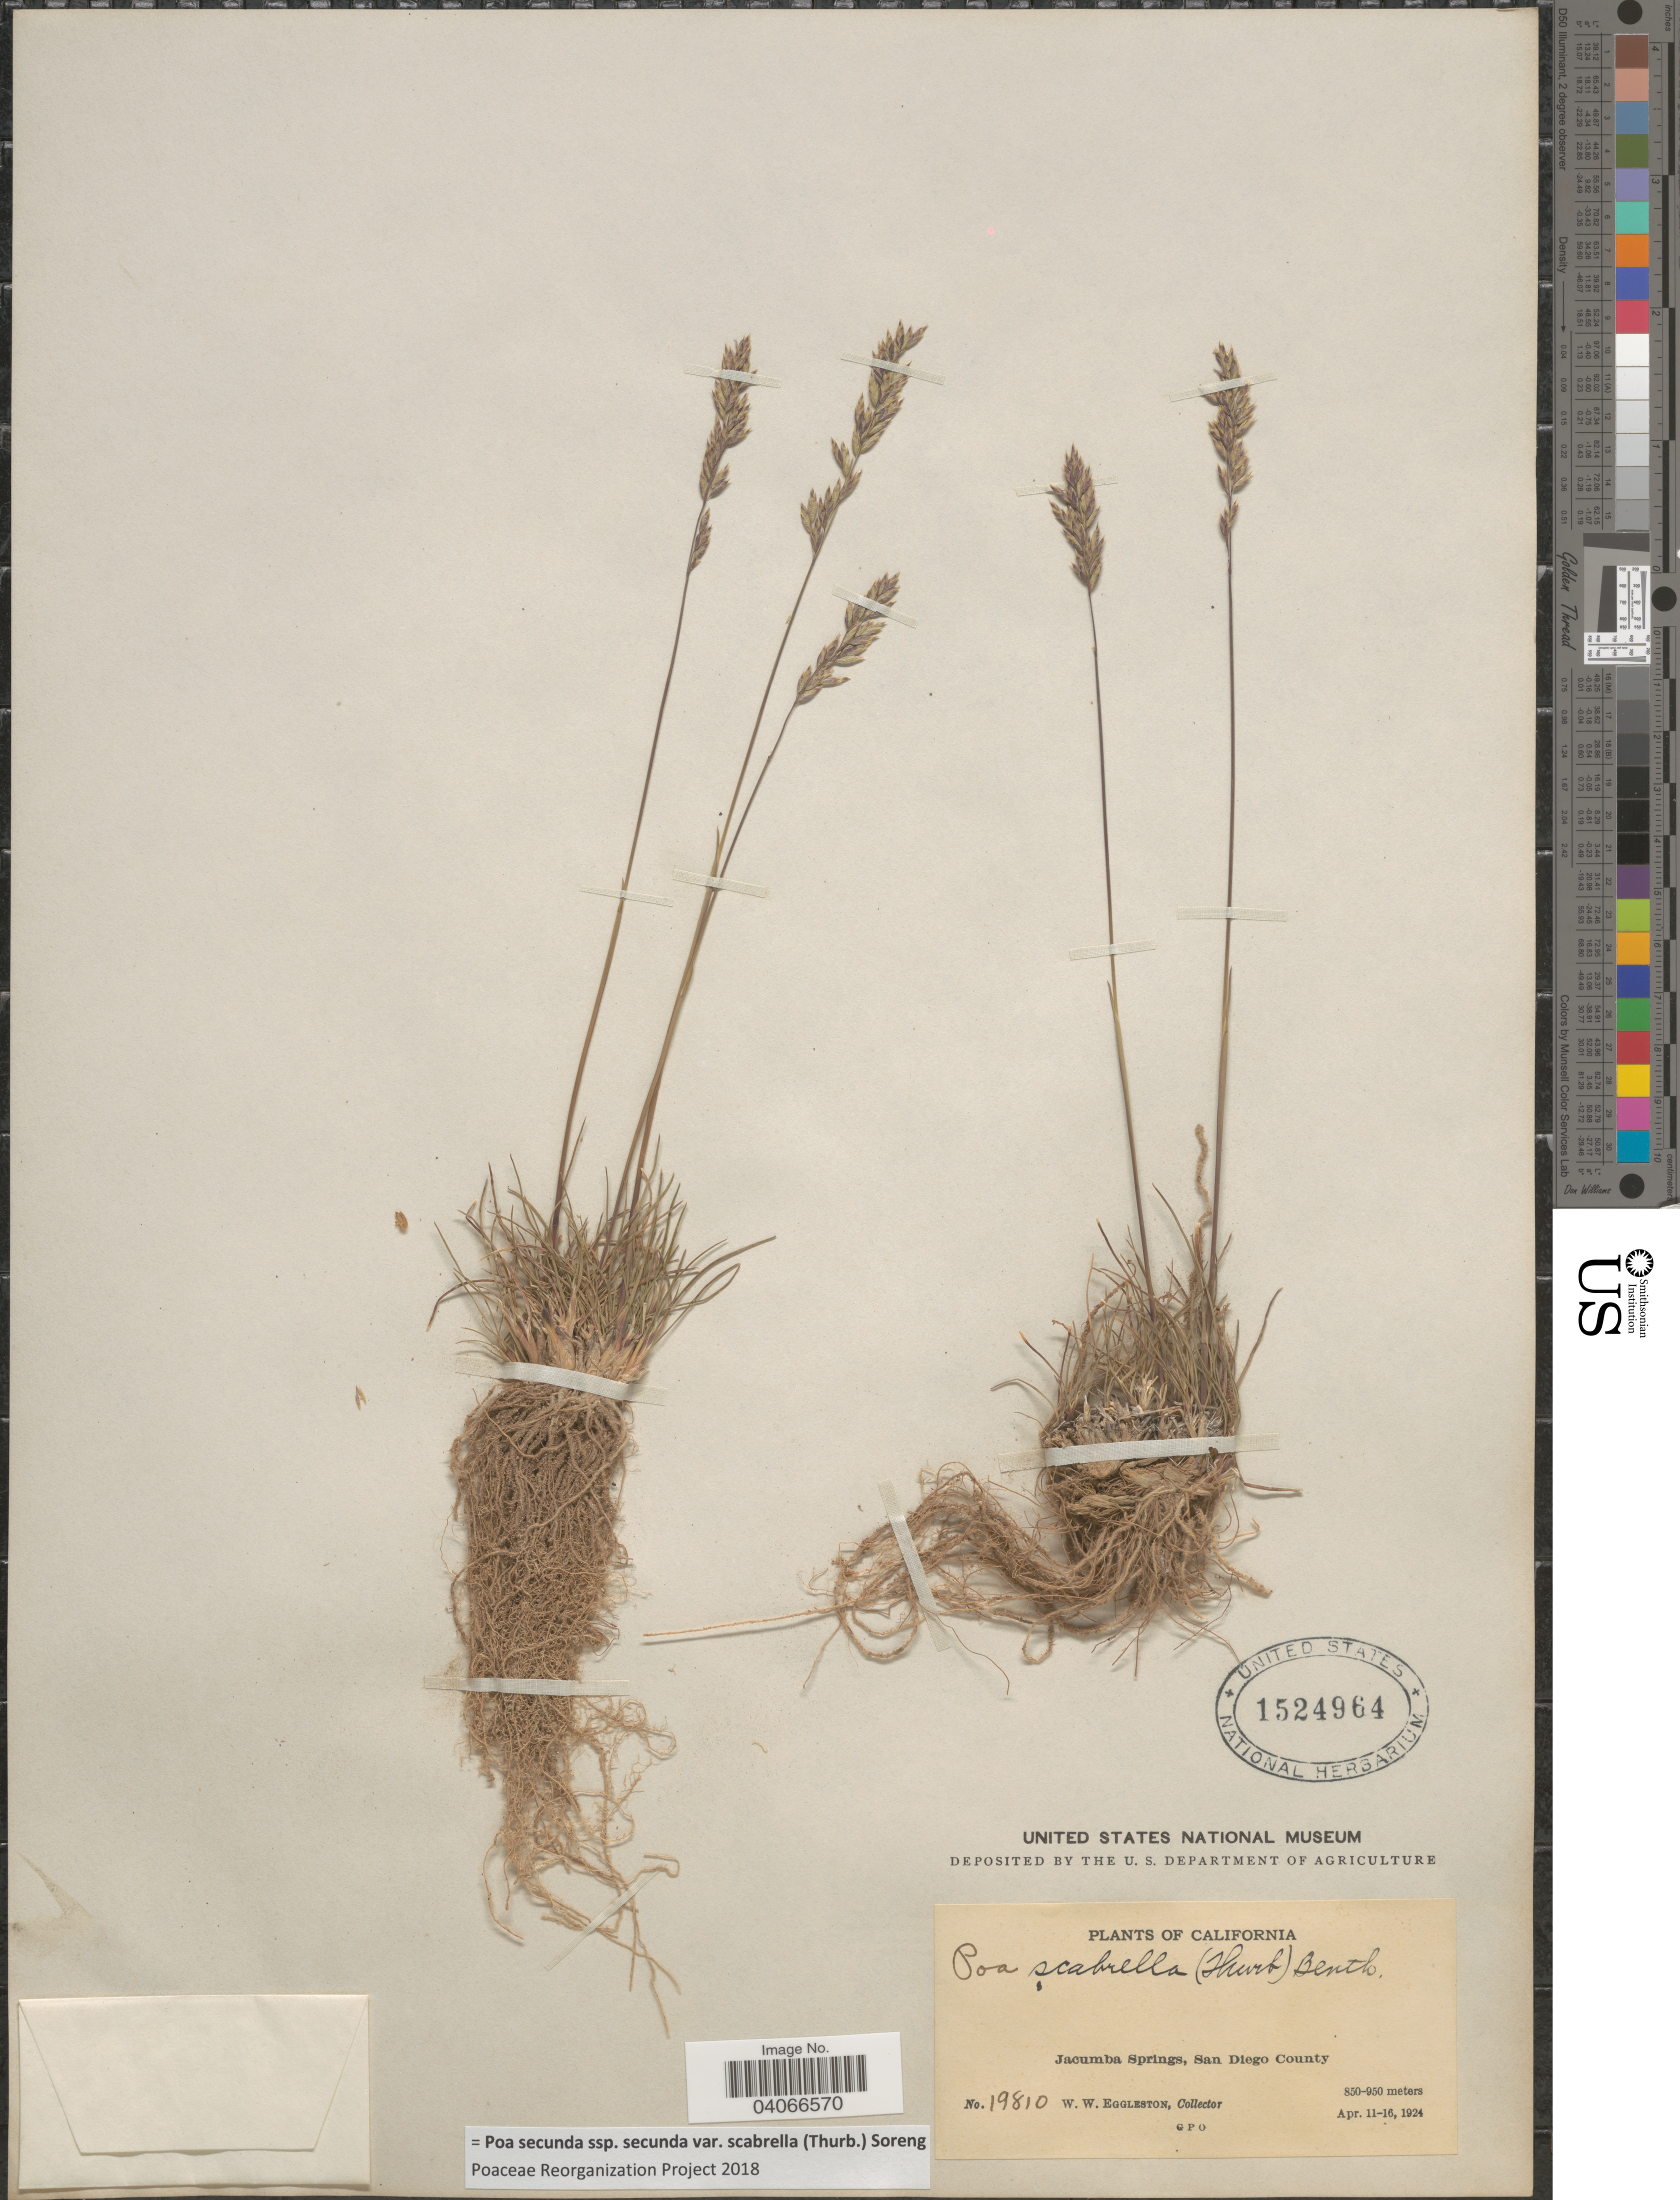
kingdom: Plantae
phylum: Tracheophyta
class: Liliopsida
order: Poales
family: Poaceae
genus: Poa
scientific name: Poa secunda subsp. secunda var. scabrella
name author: (Thurb.) Soreng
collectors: W. W. Eggleston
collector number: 19810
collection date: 1924-04-11/1924-04-16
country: United States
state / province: California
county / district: San Diego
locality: Jacumba Springs, San Diego County.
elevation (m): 850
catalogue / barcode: US 1524964